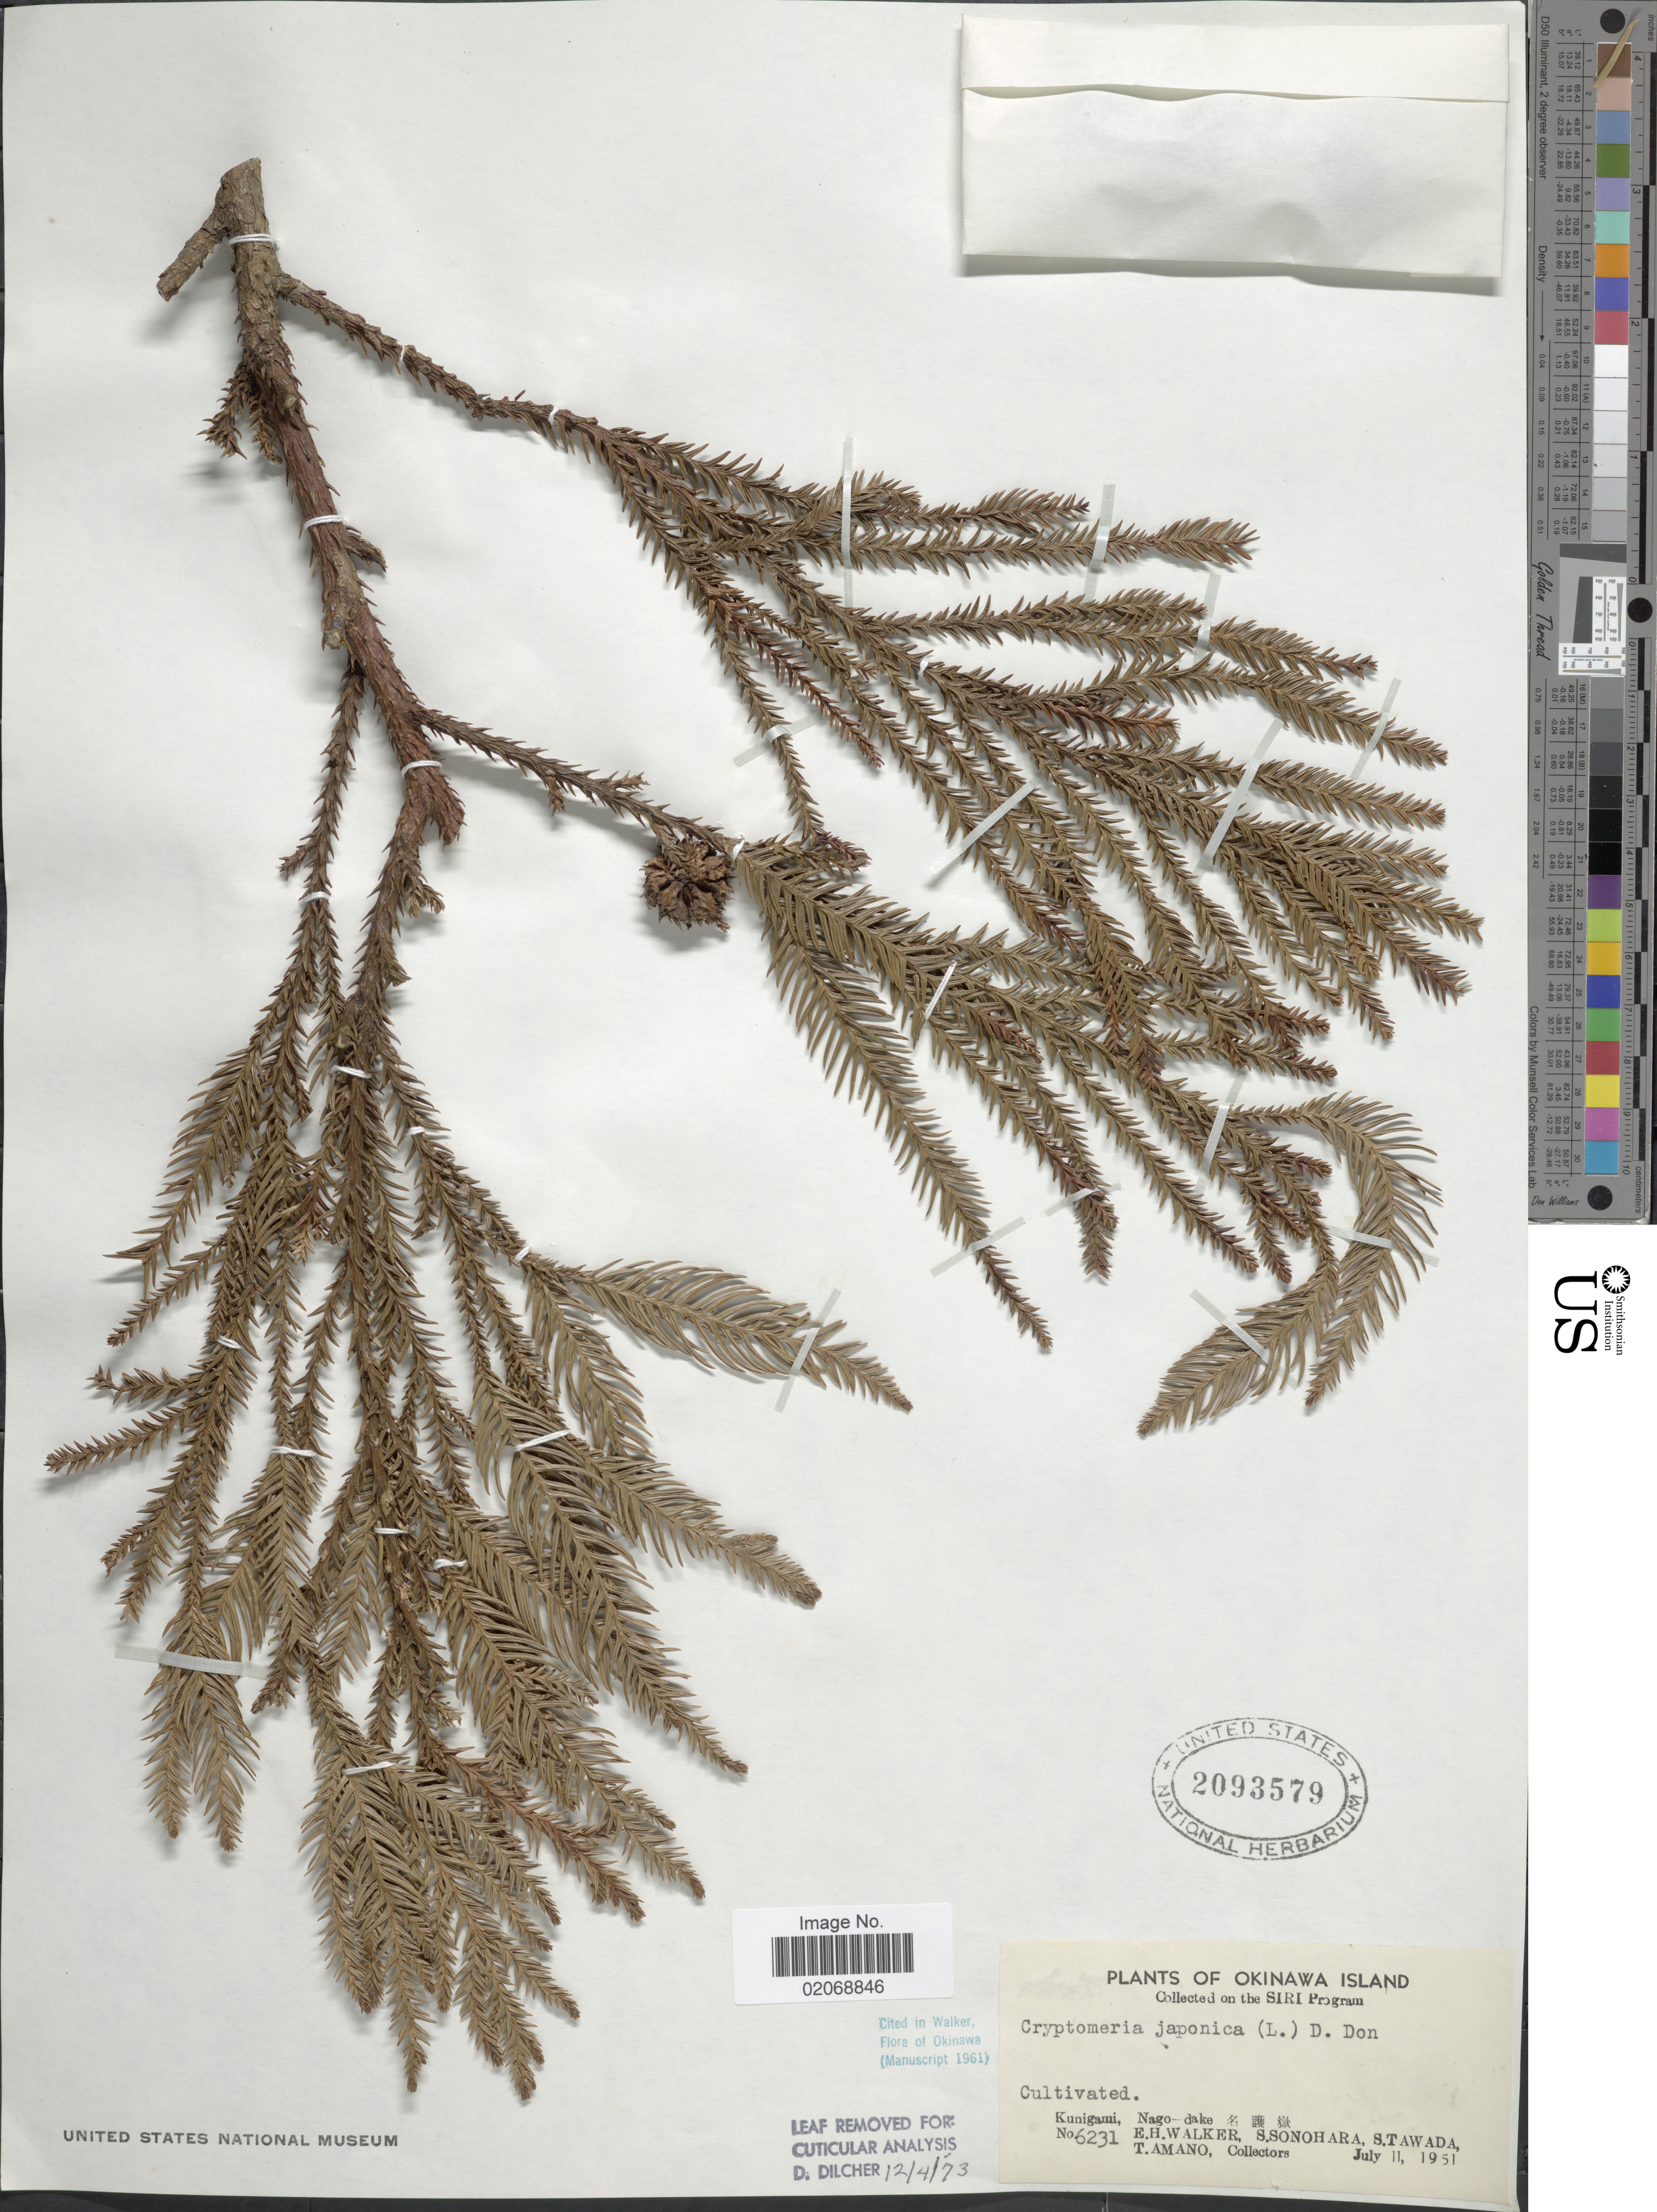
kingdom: Plantae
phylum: Tracheophyta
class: Pinopsida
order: Pinales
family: Cupressaceae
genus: Cryptomeria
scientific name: Cryptomeria japonica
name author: (Thunb. ex L. f.) D. Don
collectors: E. H. Walker, S. Sonohara, S. Tawada & T. Amano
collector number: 6231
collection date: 1951-07-11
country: Japan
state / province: Okinawa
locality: Kunigami, Nago-dake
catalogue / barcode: US 2093579